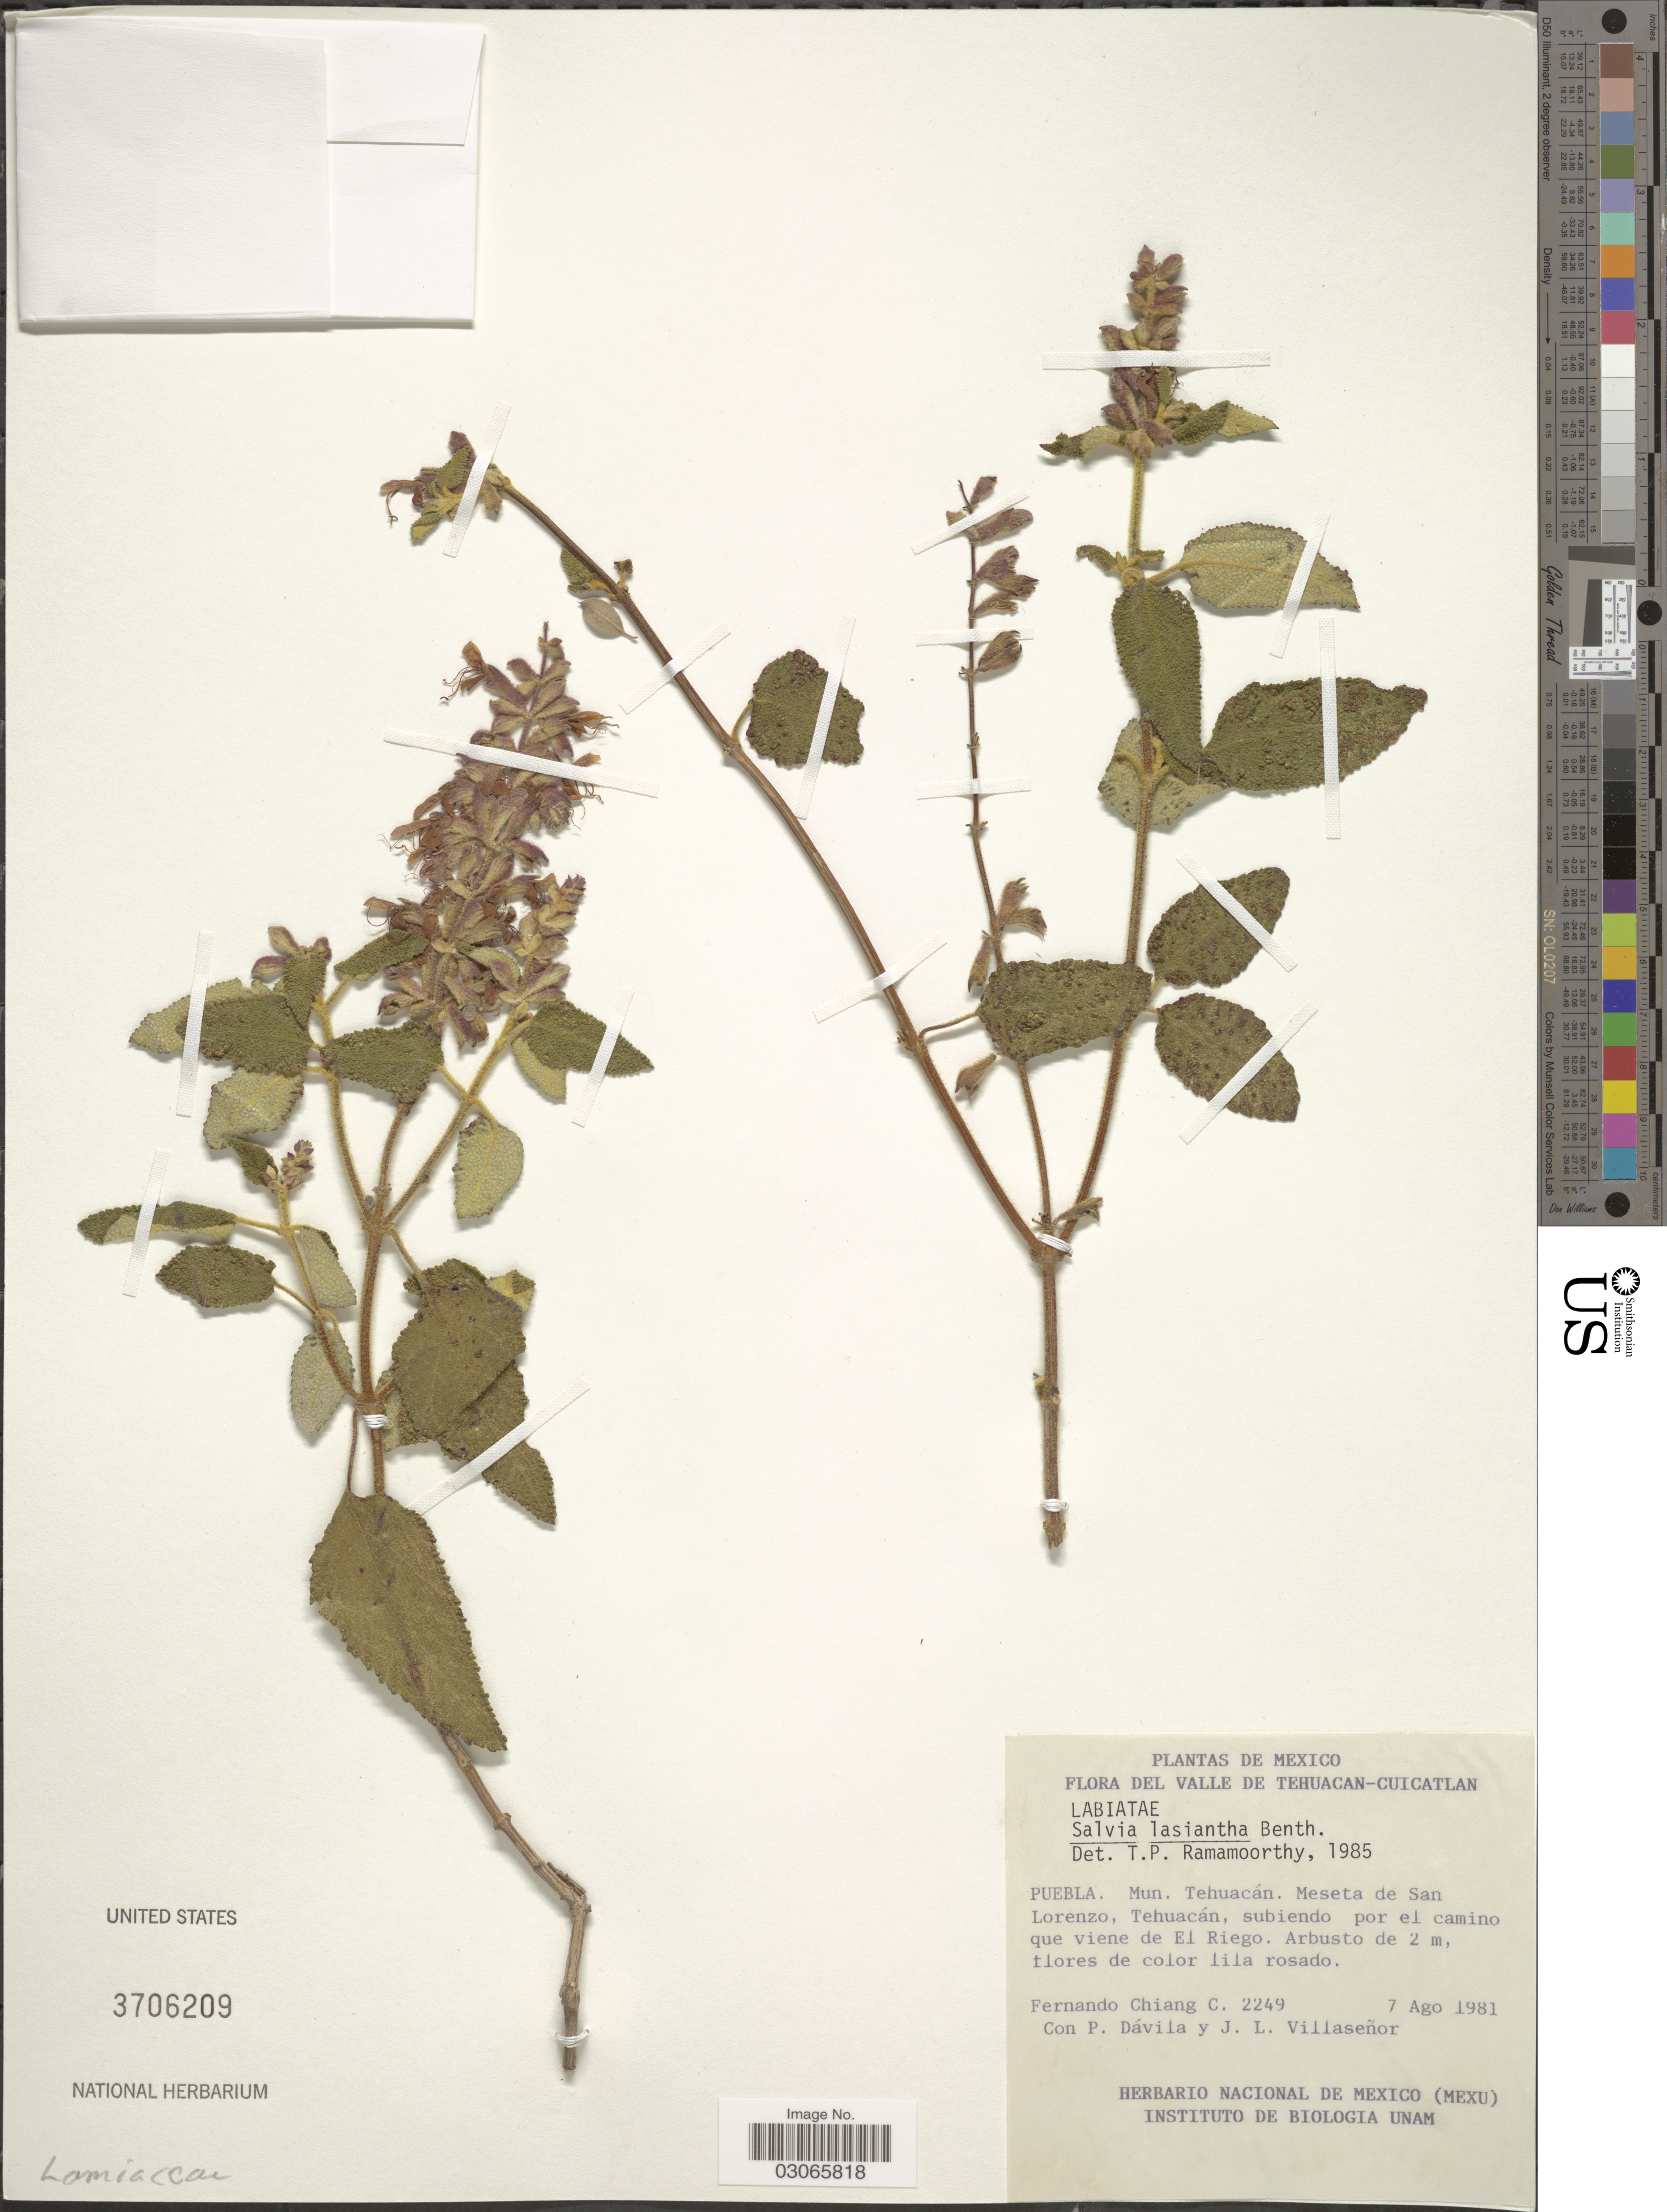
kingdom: Plantae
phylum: Tracheophyta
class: Magnoliopsida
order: Lamiales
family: Lamiaceae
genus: Salvia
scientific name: Salvia lasiantha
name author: Benth.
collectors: F. Chiang C., P. Dávila & J. Villaseñor R.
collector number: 2249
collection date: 1981-08-07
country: Mexico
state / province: Puebla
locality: Valle de Tehuacan-Cuicatlan. Mun. Tehuacán. Meseta de San Lorenzo, Tehuacán, subiendo por el camino que viene de El Riego.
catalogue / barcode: US 3706209